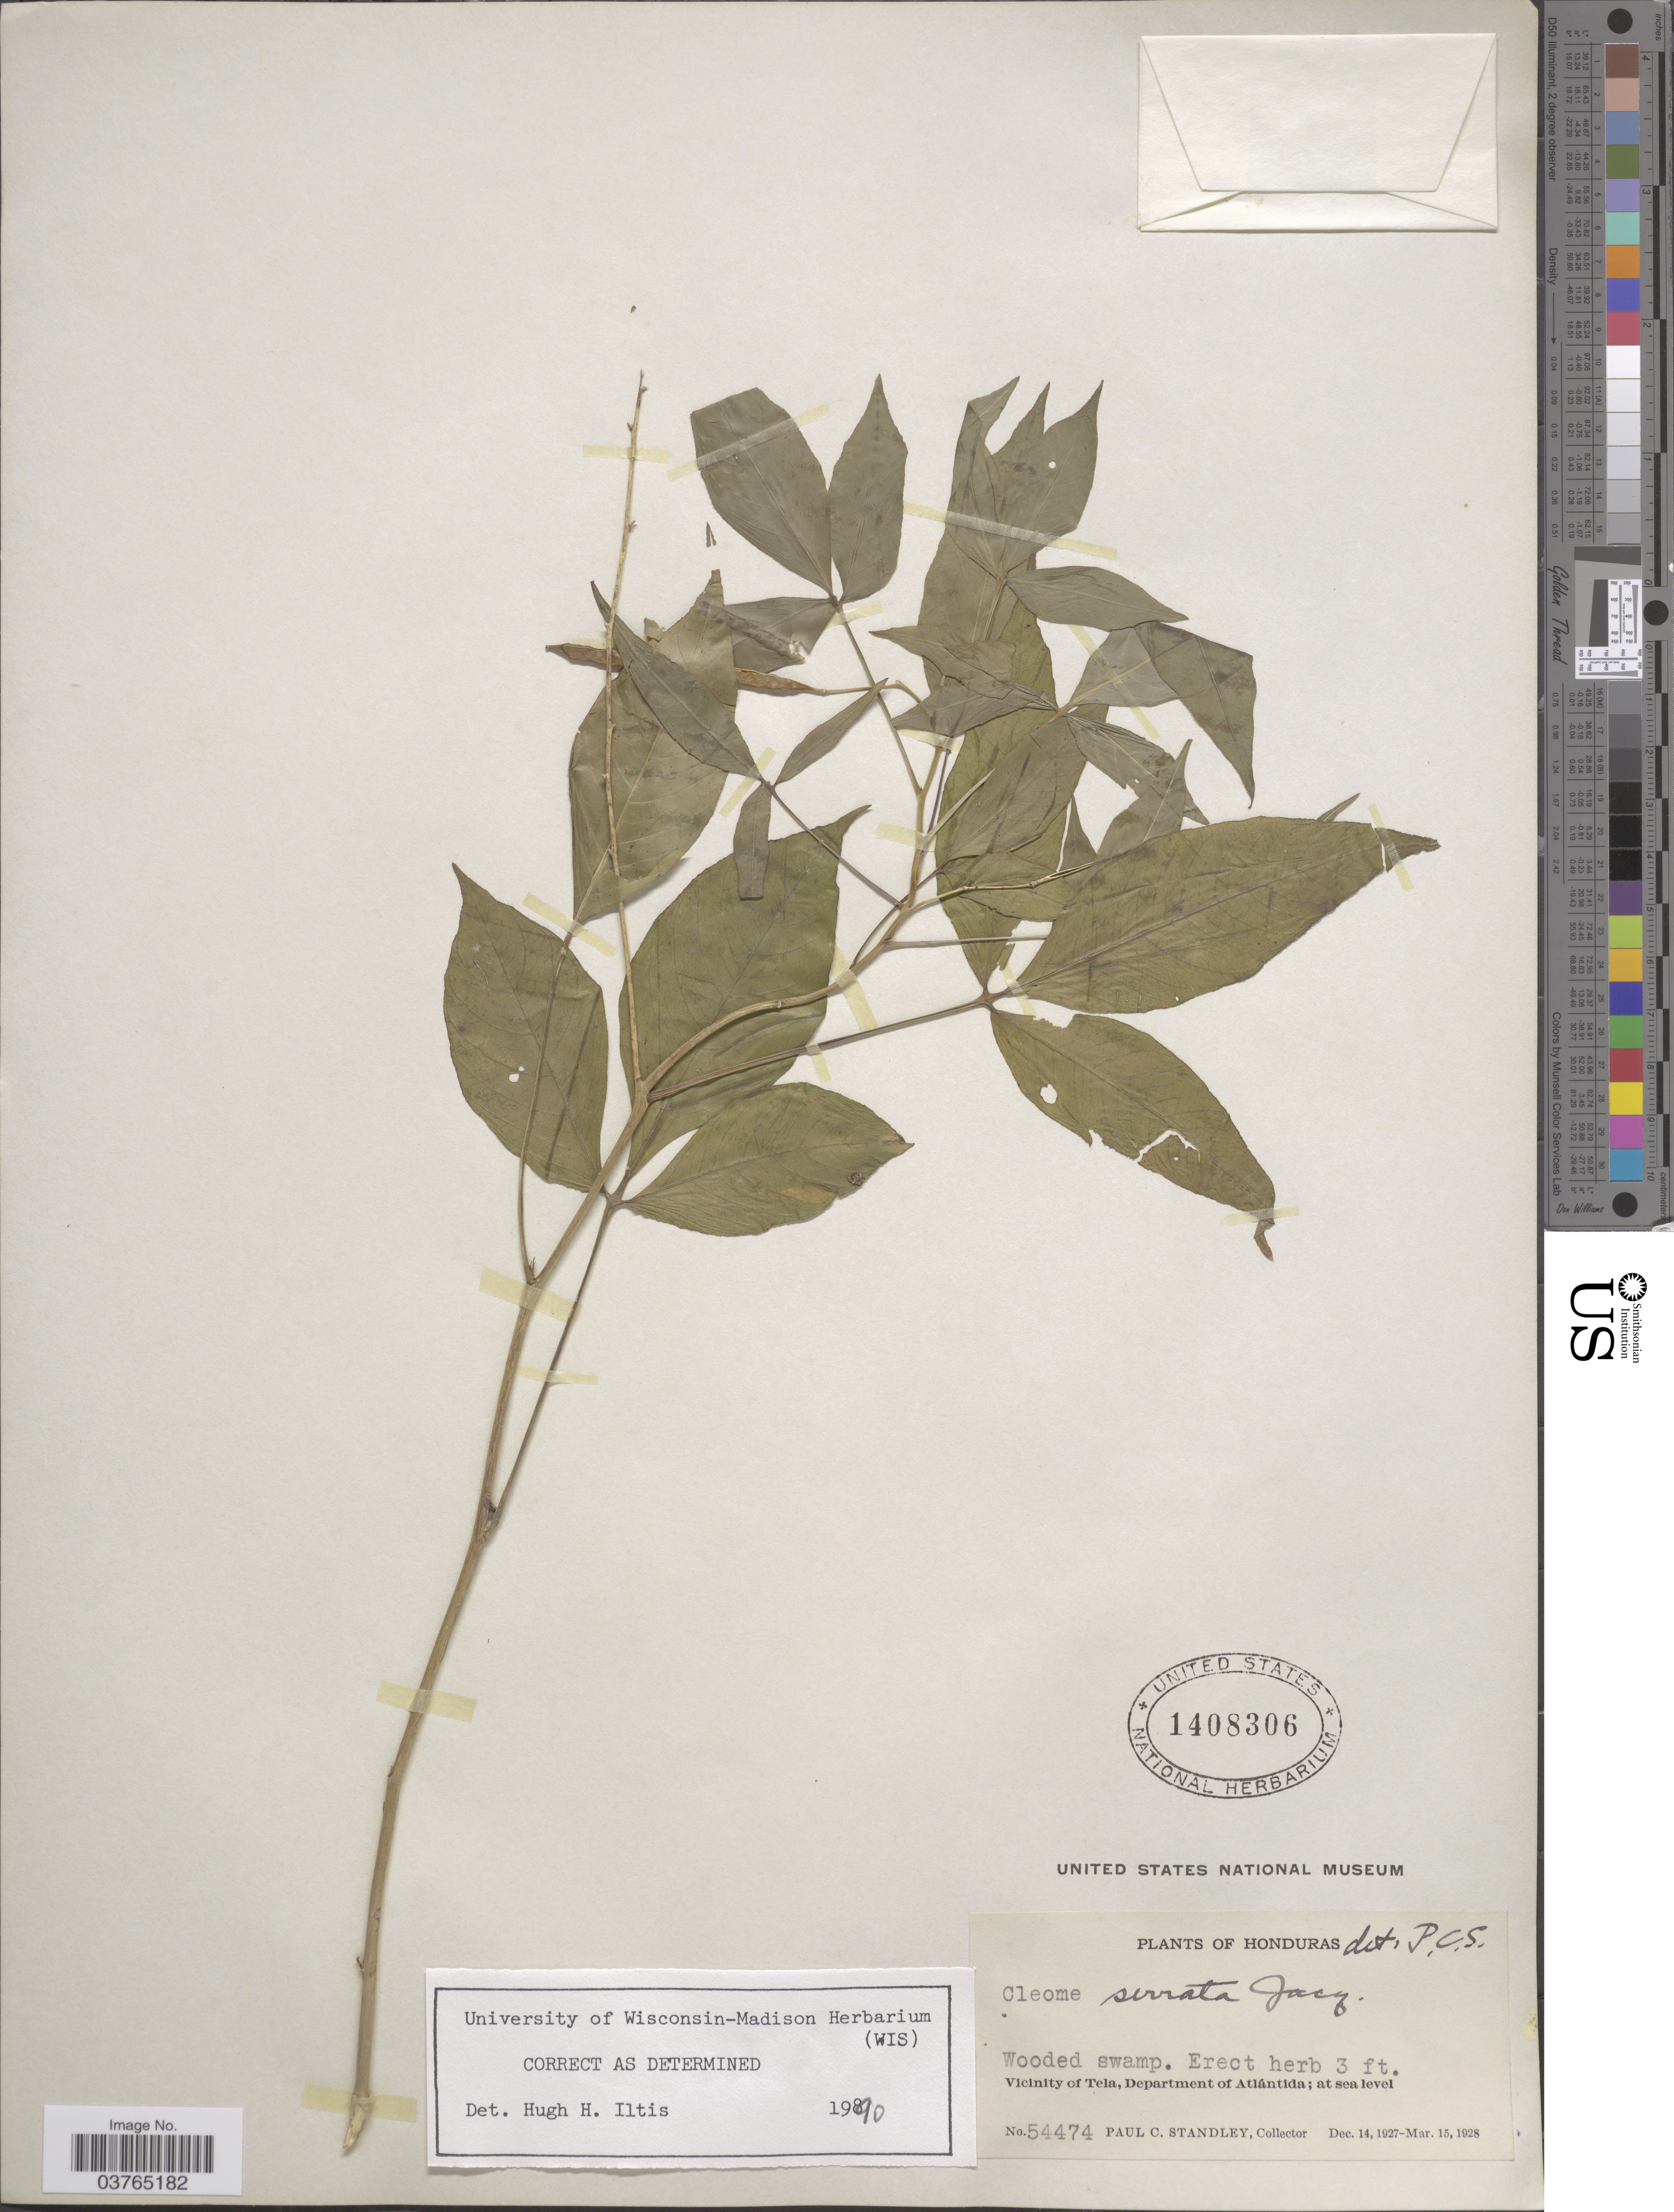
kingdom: Plantae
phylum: Tracheophyta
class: Magnoliopsida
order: Brassicales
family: Cleomaceae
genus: Cleoserrata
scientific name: Cleoserrata serrata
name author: (Jacq.) Iltis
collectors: P. C. Standley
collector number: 54474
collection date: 1927-12-14/1928-03-15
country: Honduras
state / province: Atlantida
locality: Vicinity of Tela, Department of Atlántida.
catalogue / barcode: US 1408306